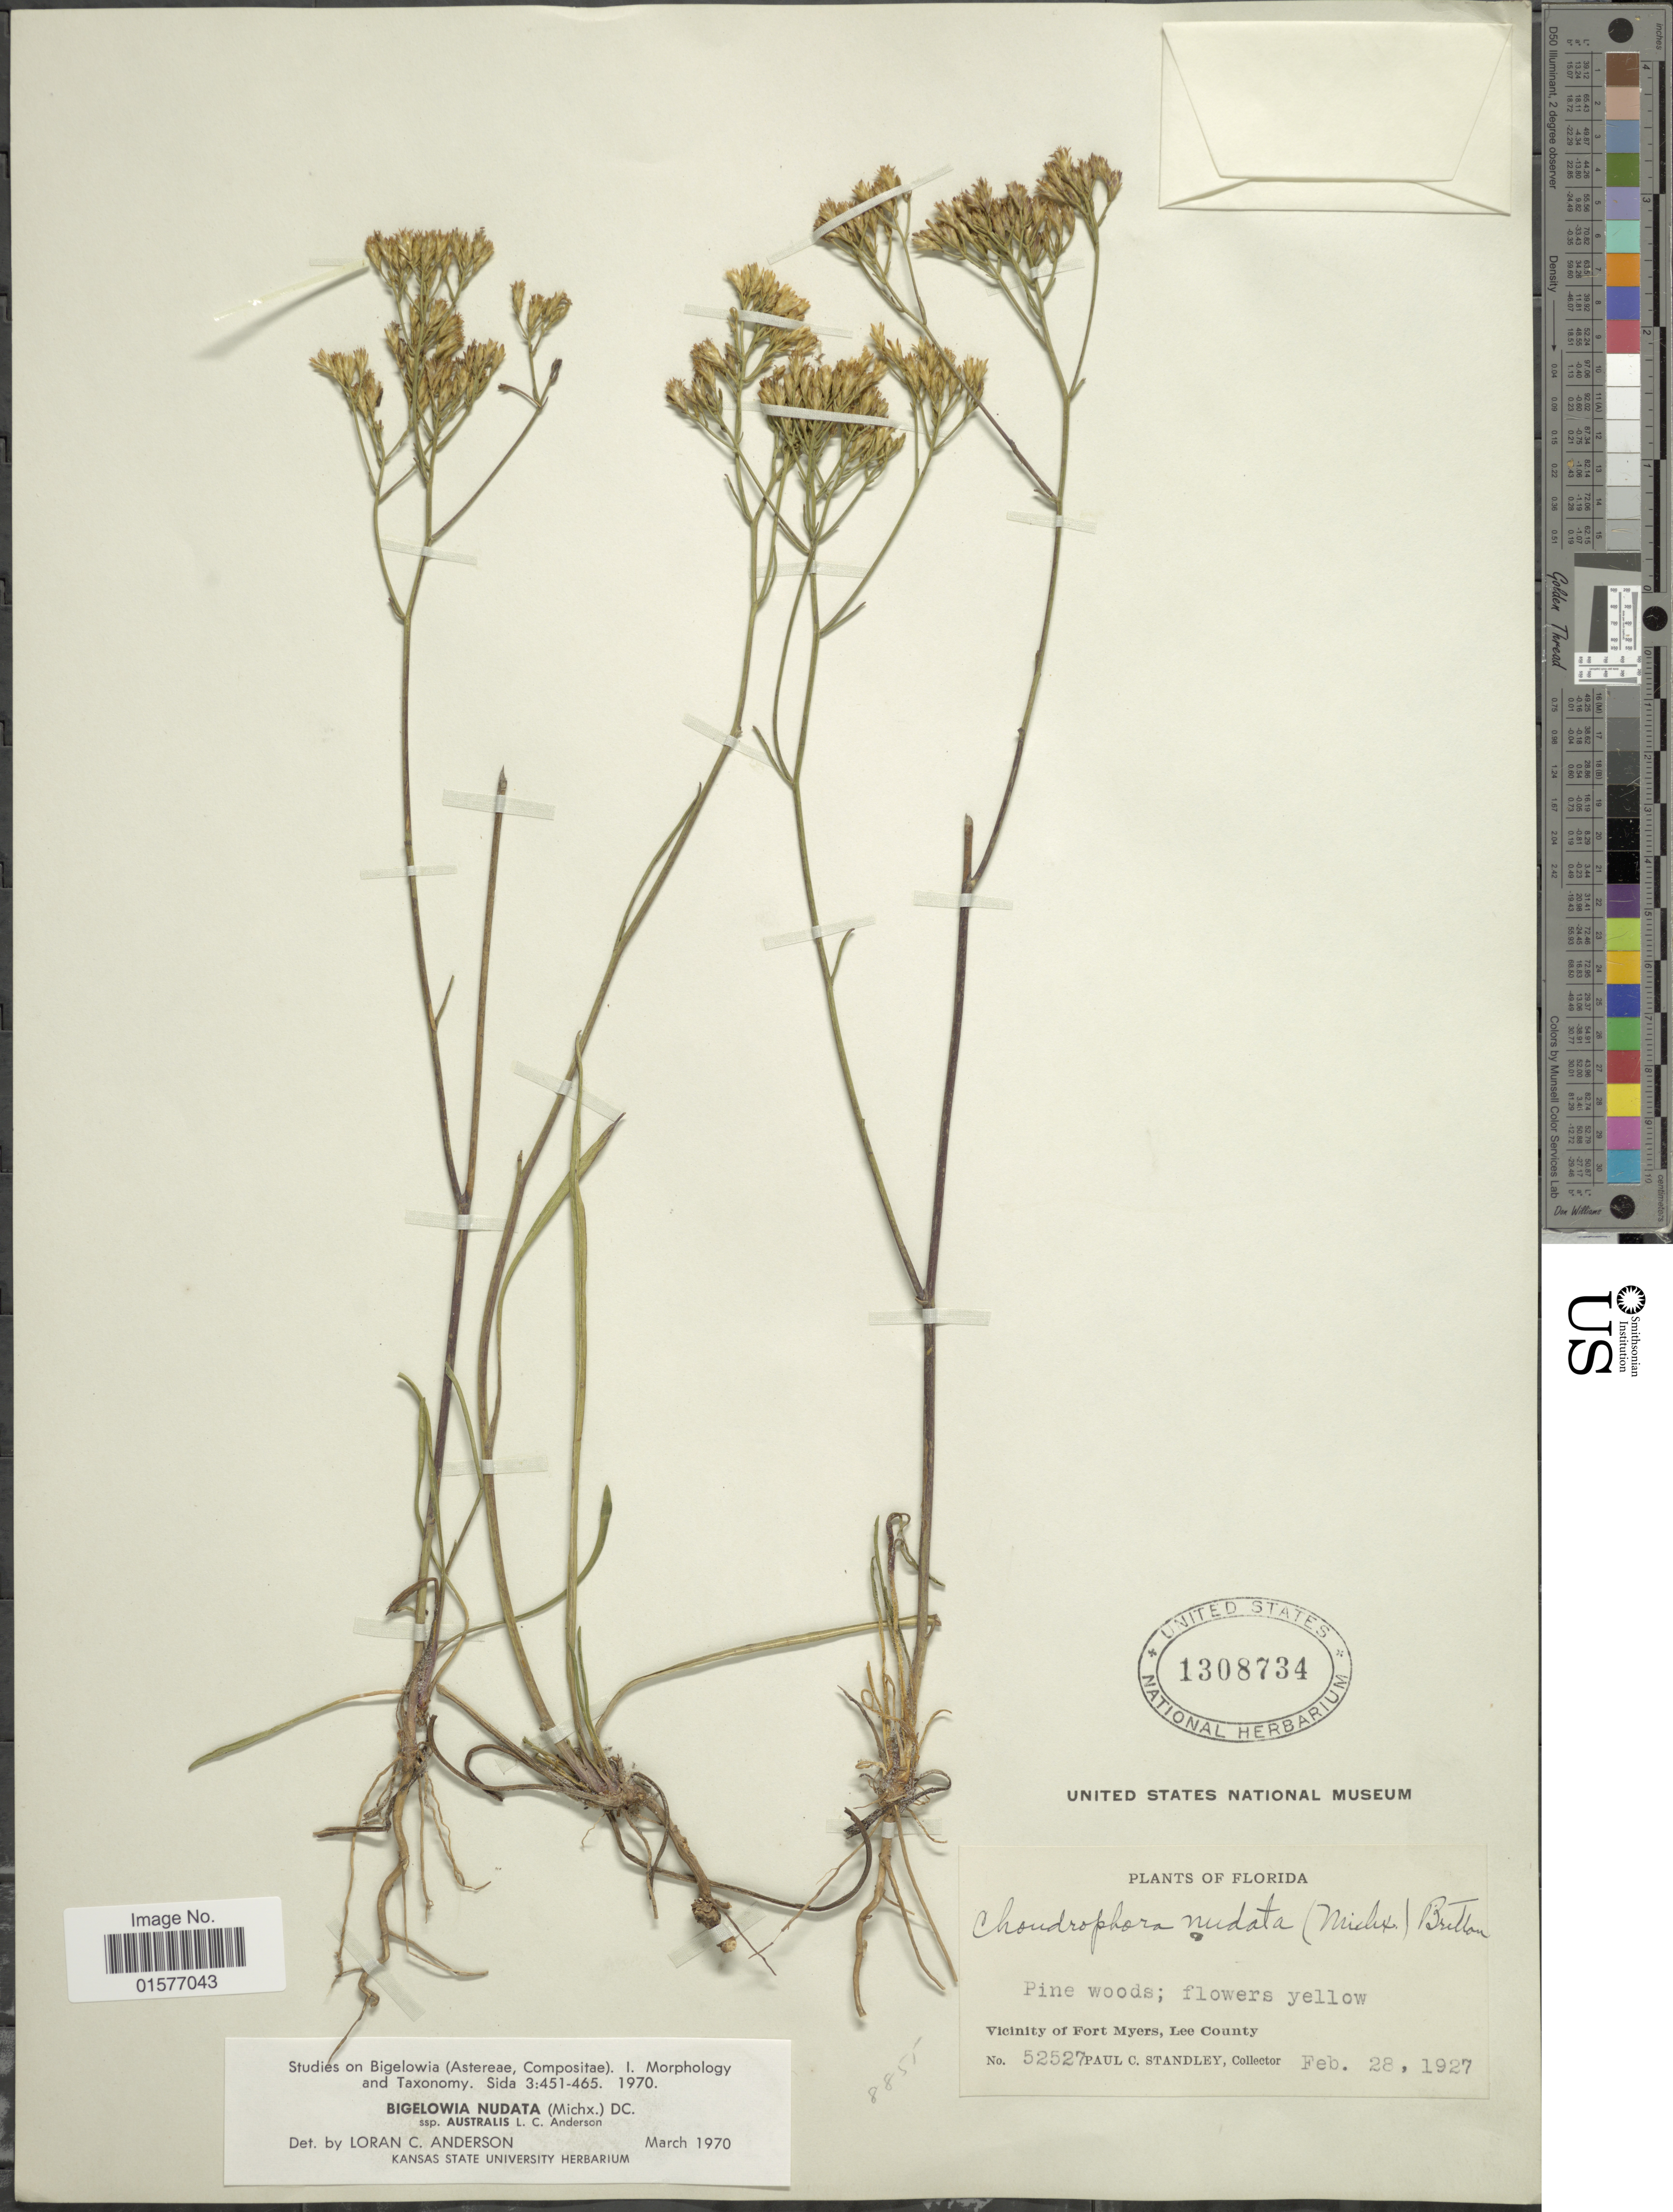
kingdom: Plantae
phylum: Tracheophyta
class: Magnoliopsida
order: Asterales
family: Asteraceae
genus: Bigelowia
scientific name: Bigelowia nudata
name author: (Michx.) DC.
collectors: P. C. Standley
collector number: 5252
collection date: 1927-02-28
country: United States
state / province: Florida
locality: Vicinity of Fort Myers, Lee County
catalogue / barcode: US 1308734